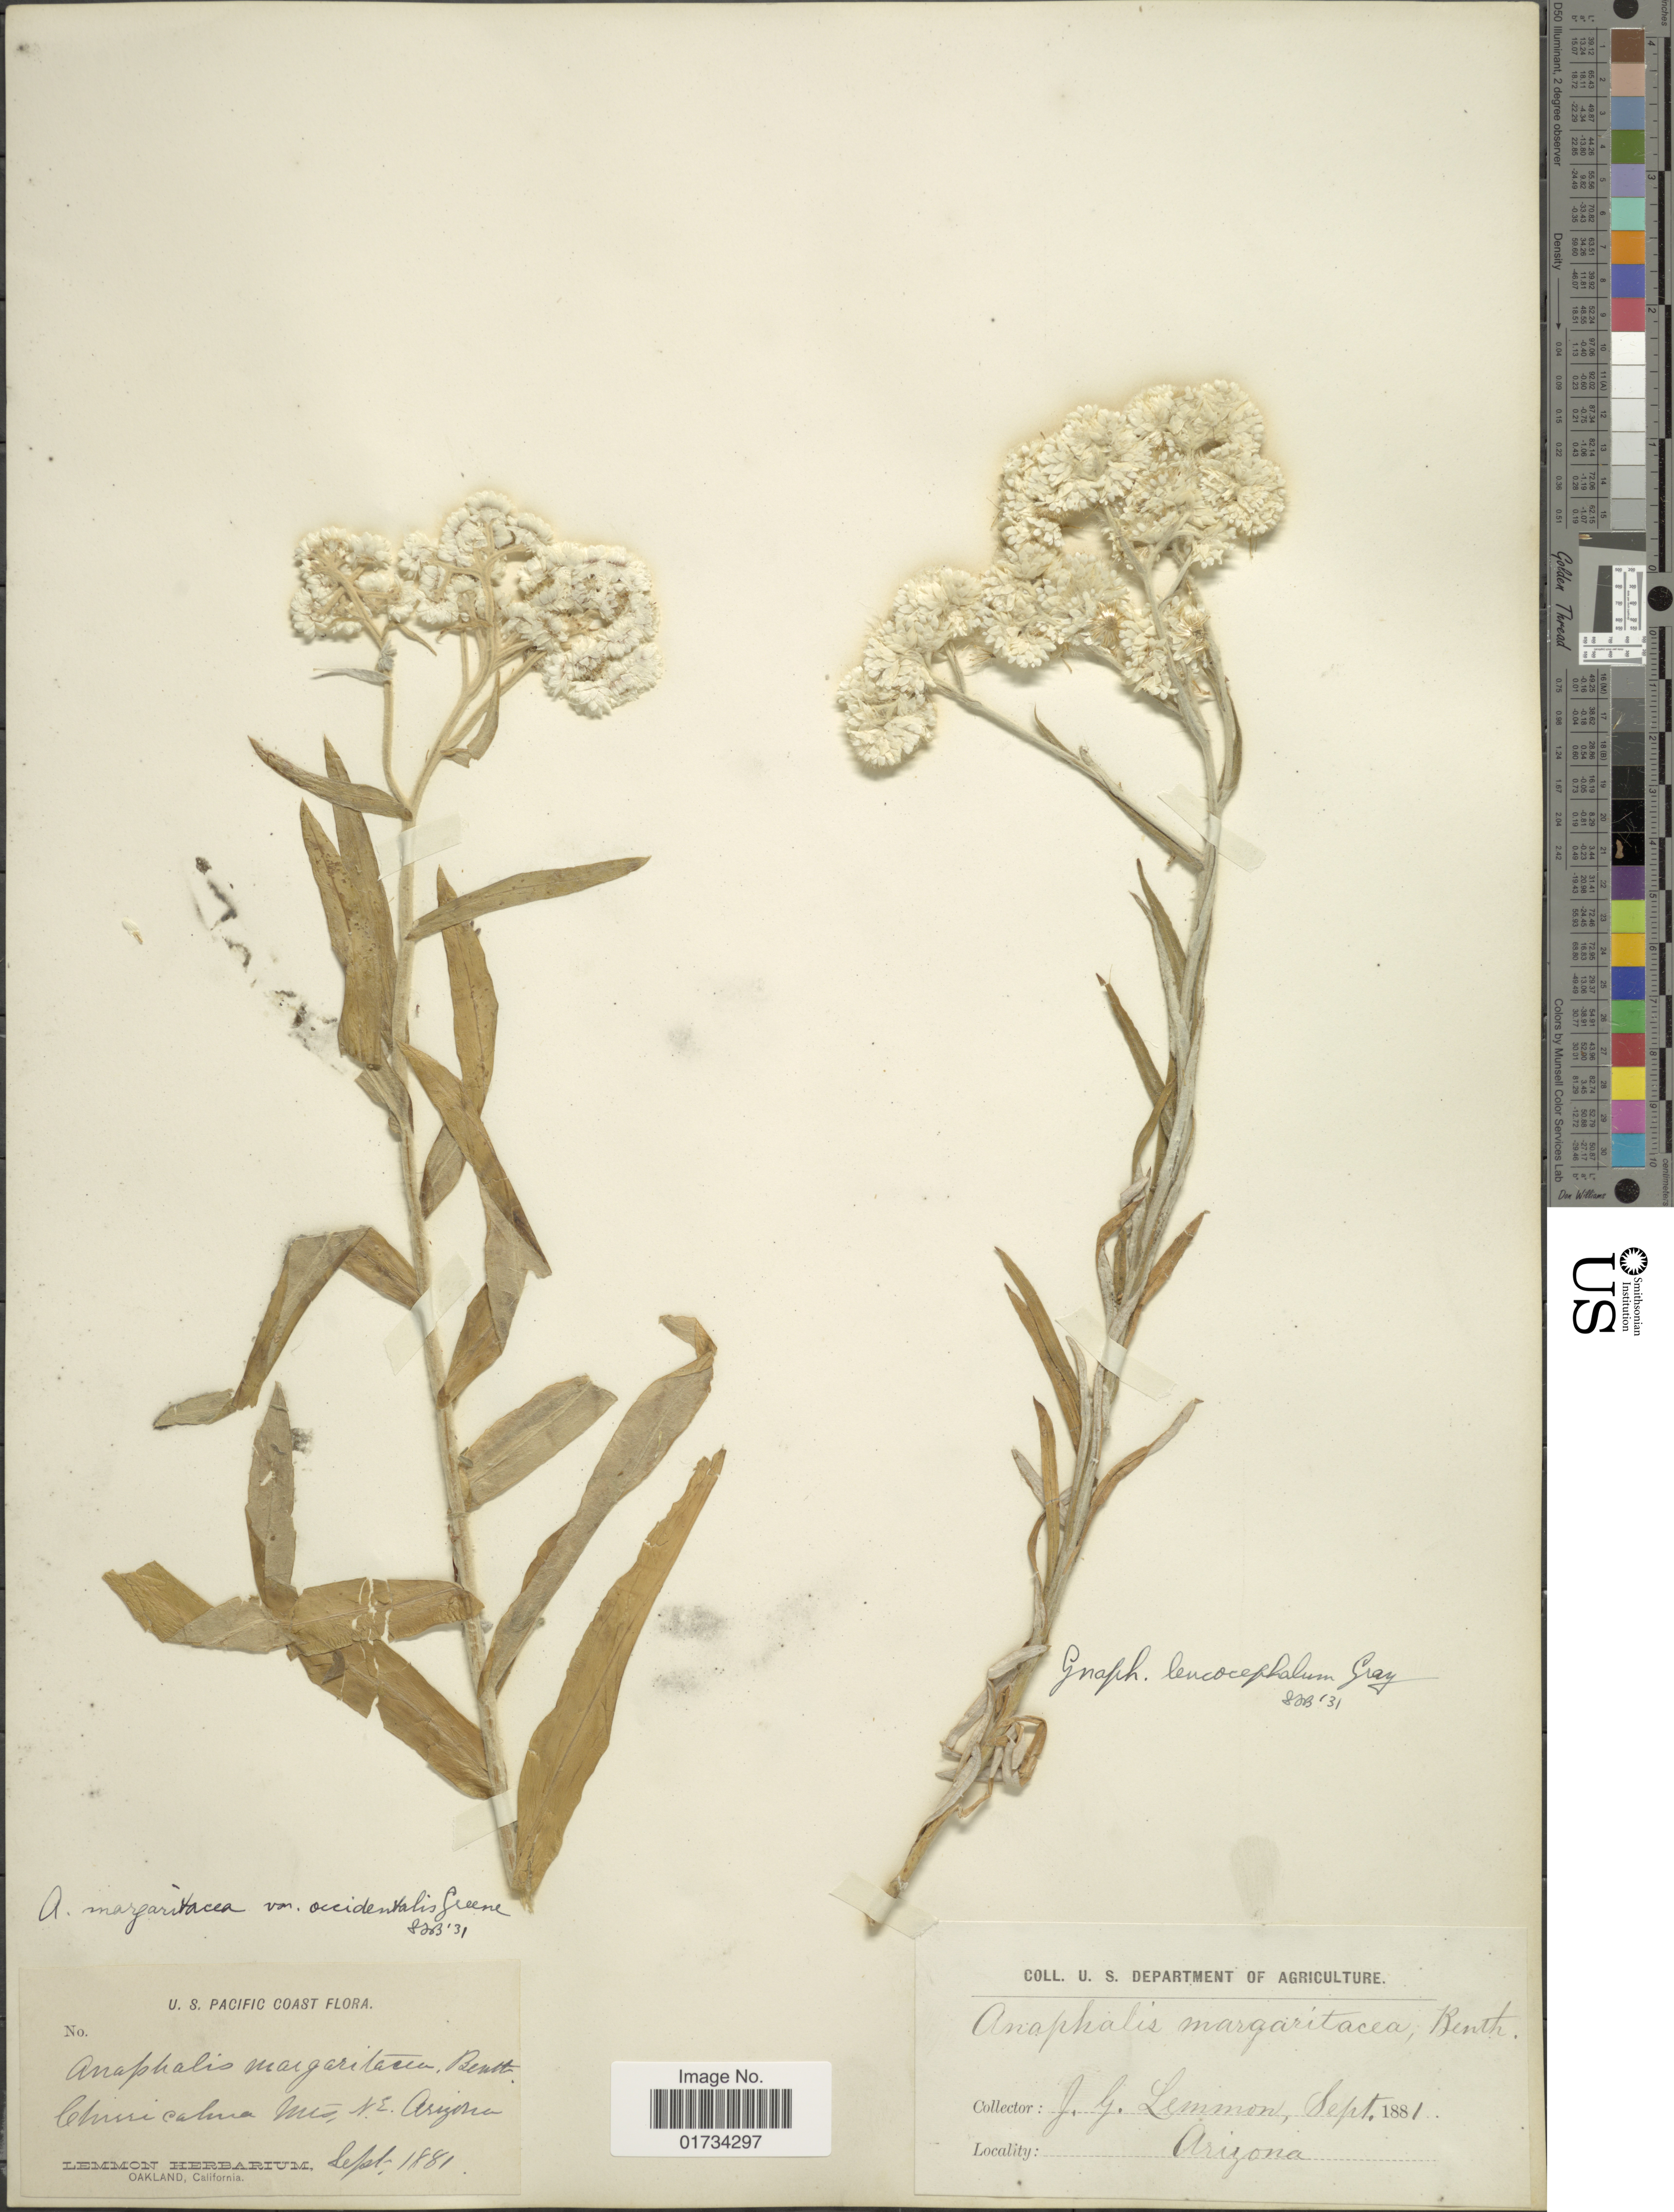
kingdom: Plantae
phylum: Tracheophyta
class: Magnoliopsida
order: Asterales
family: Asteraceae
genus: Anaphalis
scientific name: Anaphalis margaritacea var. occidentalis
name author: Greene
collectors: J. Lemmon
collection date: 1881-09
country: United States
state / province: Arizona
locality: Arizona. Chiri Calma Ms. N.E. Arizona